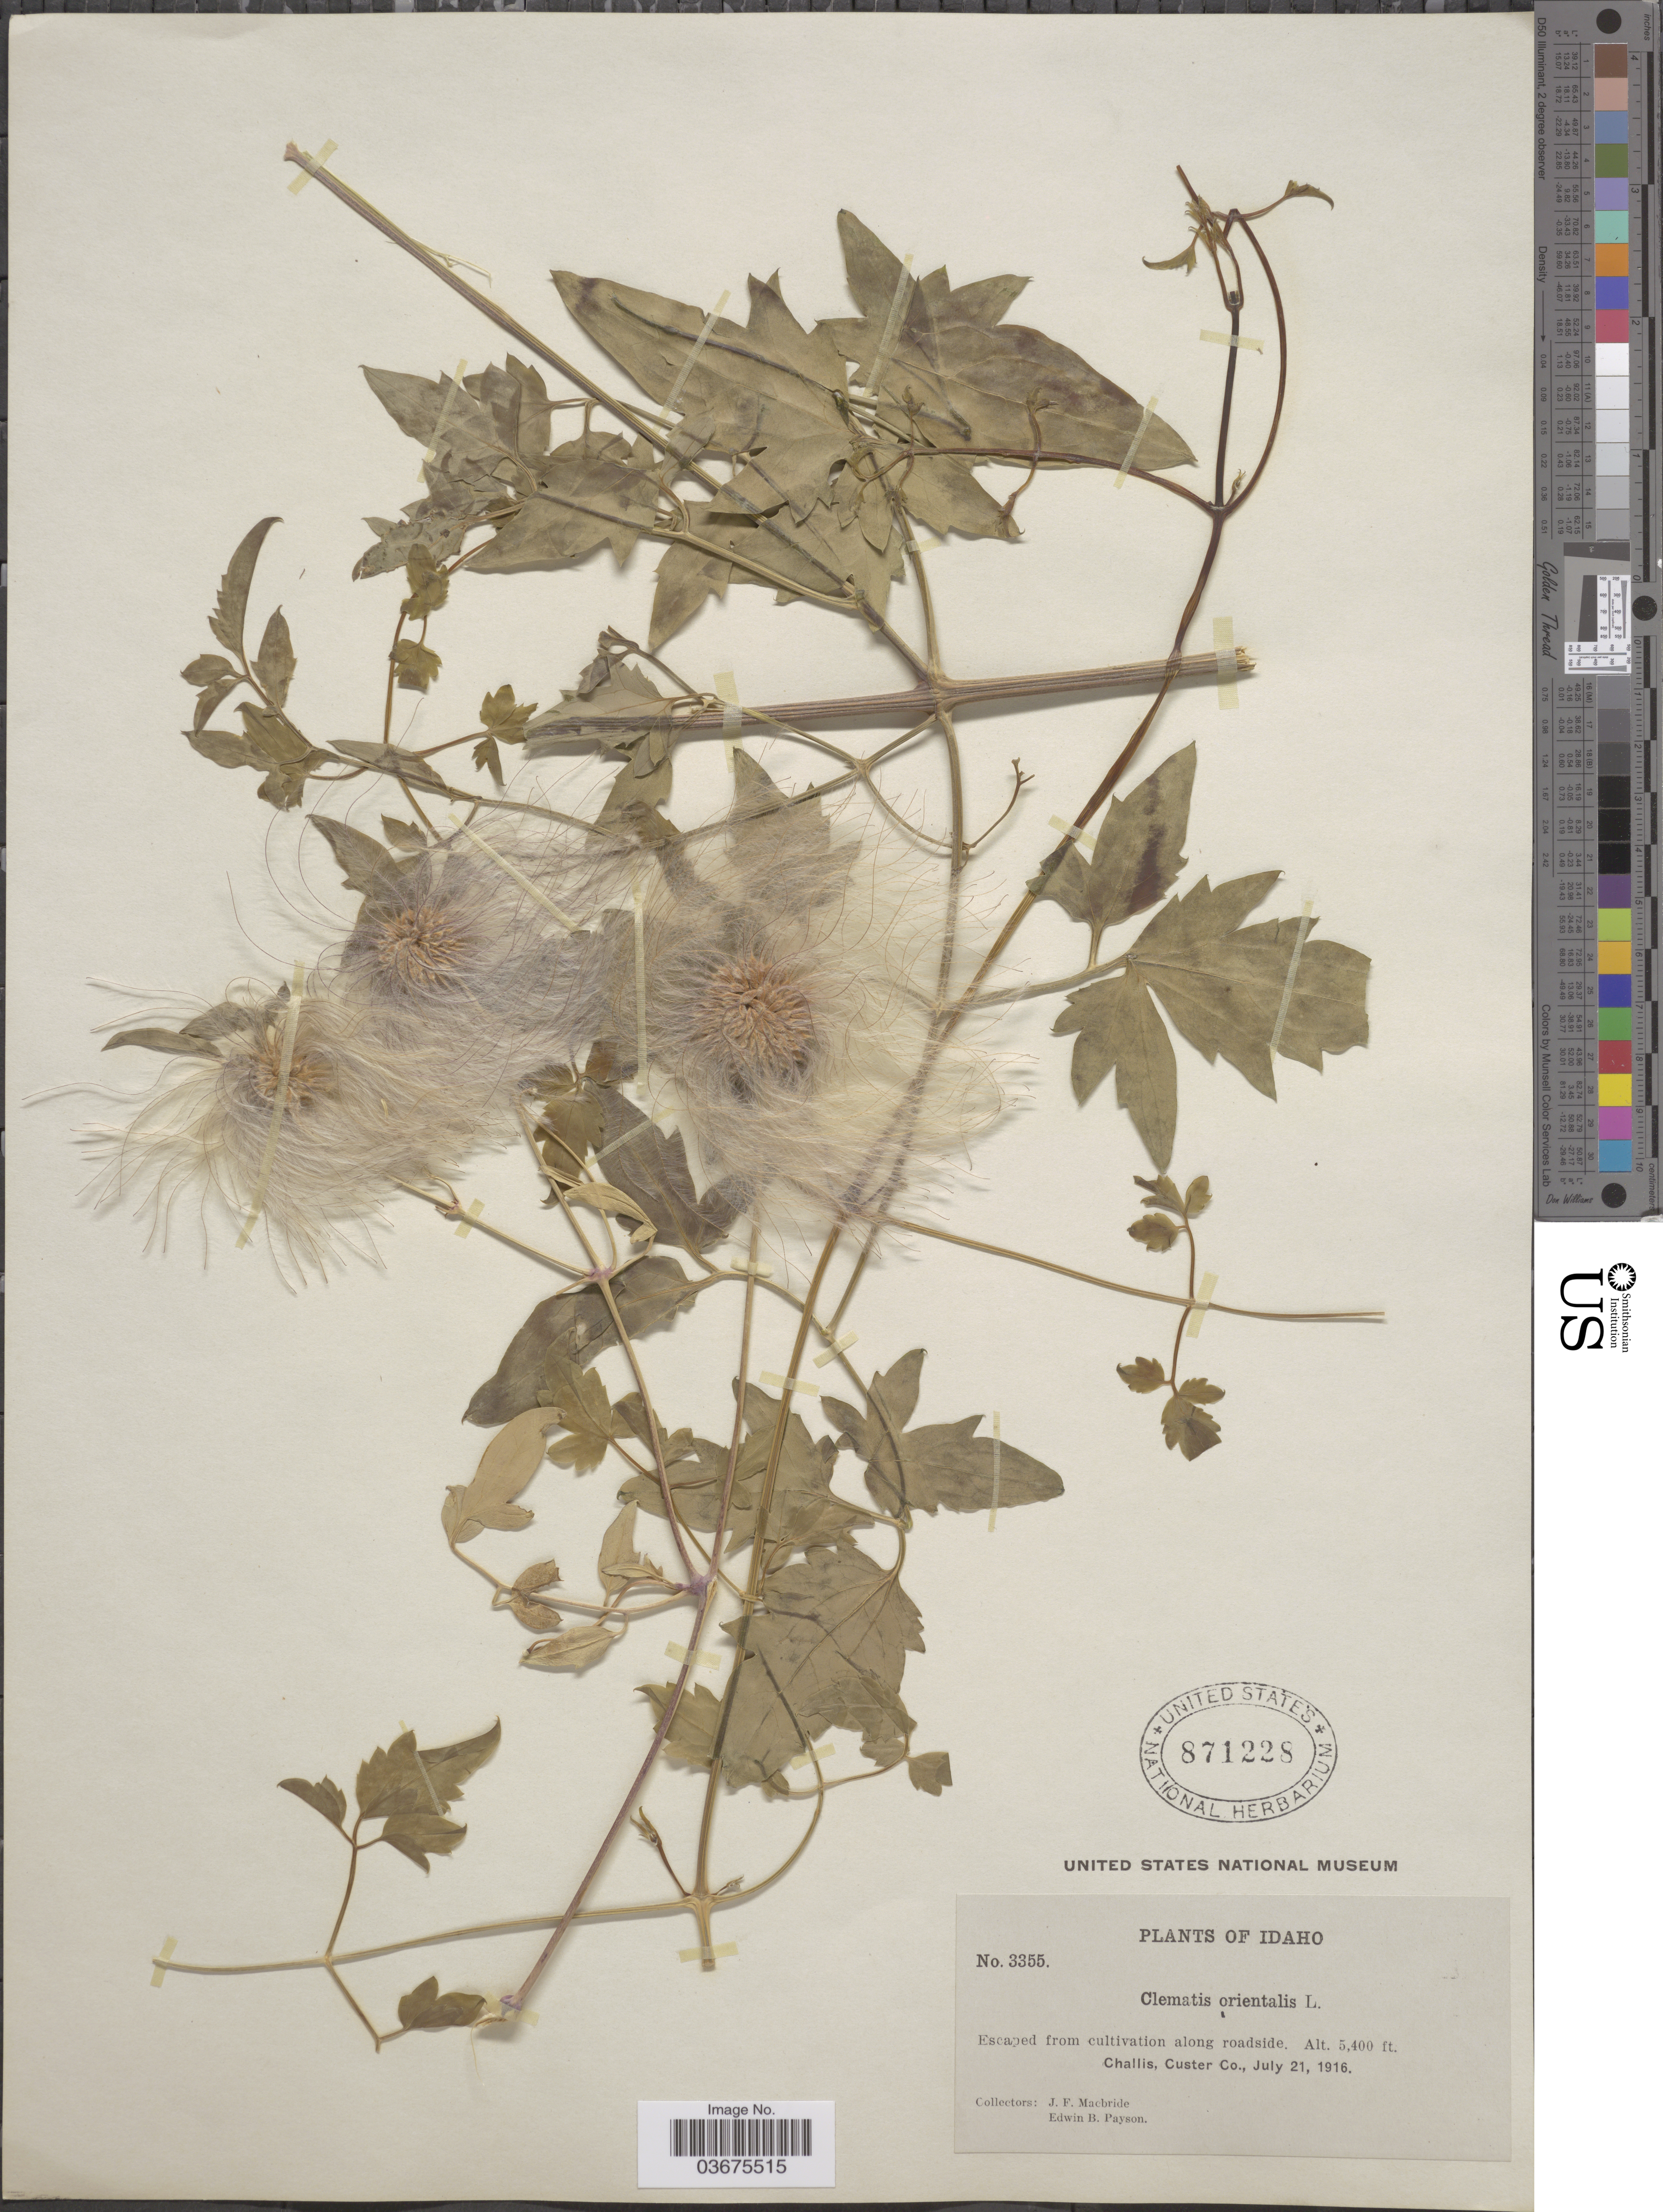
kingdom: Plantae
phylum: Tracheophyta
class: Magnoliopsida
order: Ranunculales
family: Ranunculaceae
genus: Clematis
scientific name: Clematis orientalis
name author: L.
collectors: J. F. Macbride & E. B. Payson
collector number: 3355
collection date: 1916-07-21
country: United States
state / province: Idaho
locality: Challis, Custer Co.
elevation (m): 1646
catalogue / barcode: US 871228